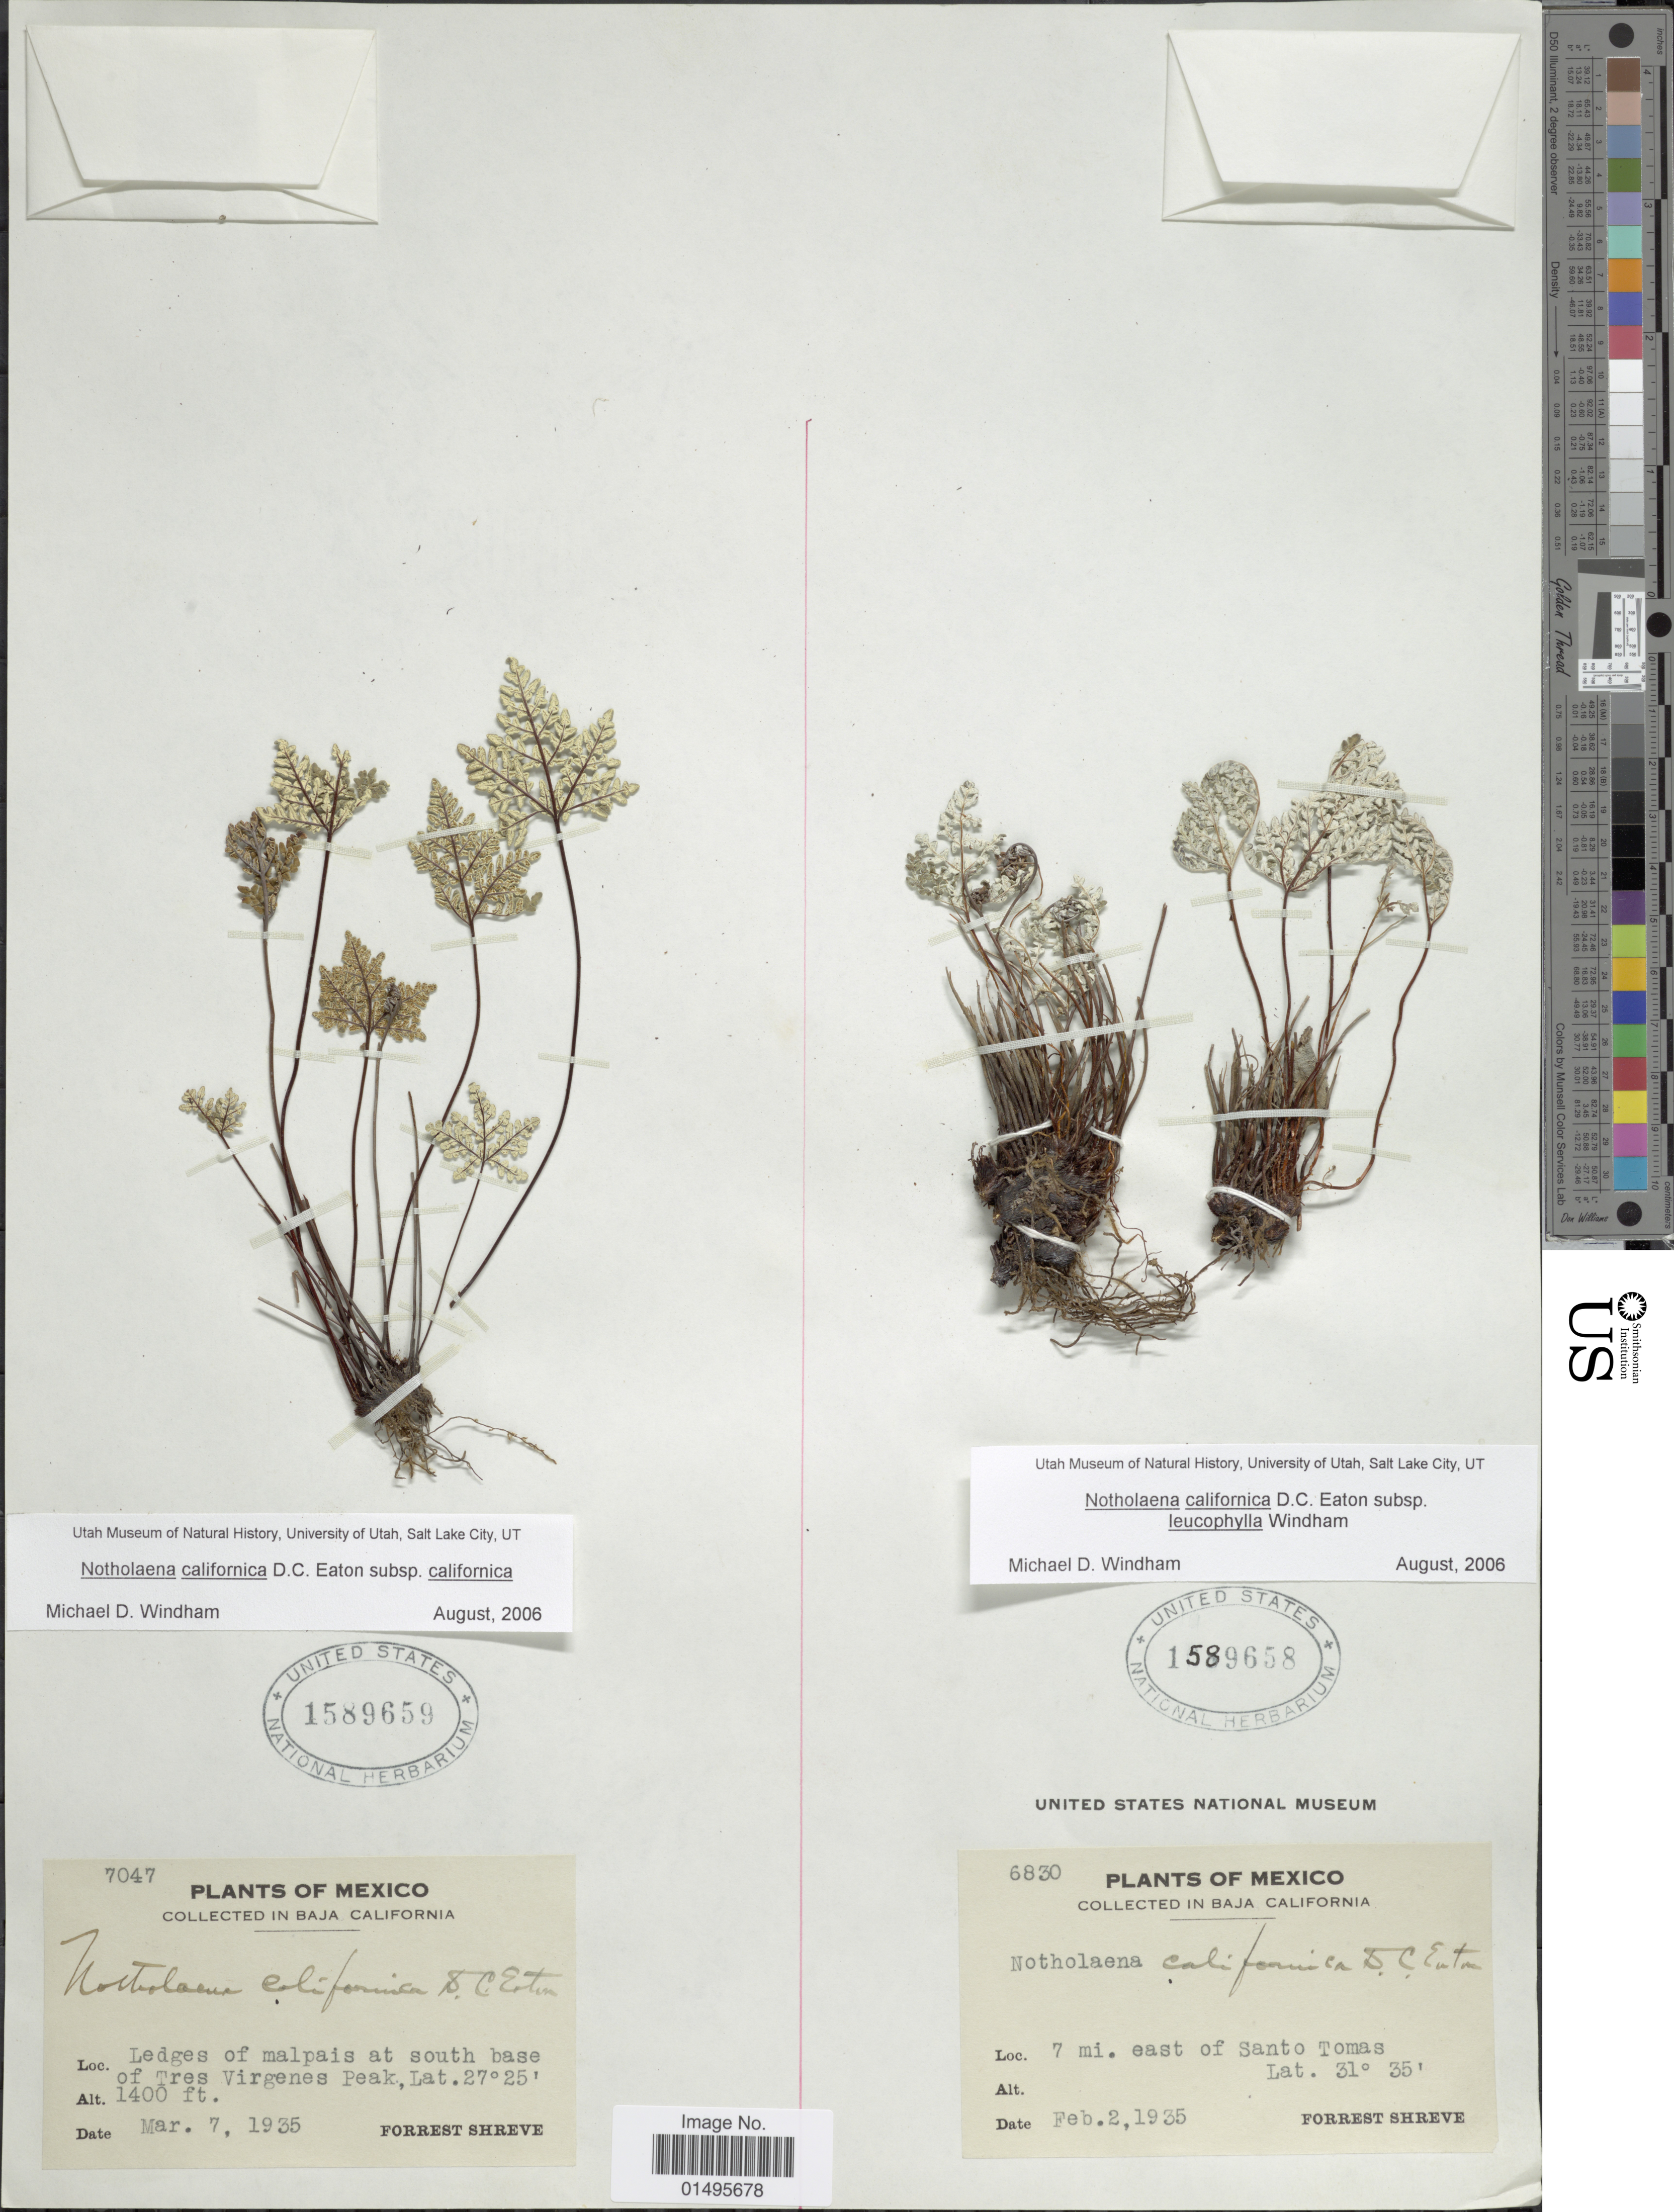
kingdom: Plantae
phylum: Tracheophyta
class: Polypodiopsida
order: Polypodiales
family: Pteridaceae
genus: Notholaena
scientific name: Notholaena californica subsp. leucophylla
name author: Windham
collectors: F. Shreve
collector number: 7047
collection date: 1935-03-07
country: Mexico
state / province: Baja California Sur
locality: Ledges of malpais at south base of tres Virgenes Peak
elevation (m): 427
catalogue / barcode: US 1589659